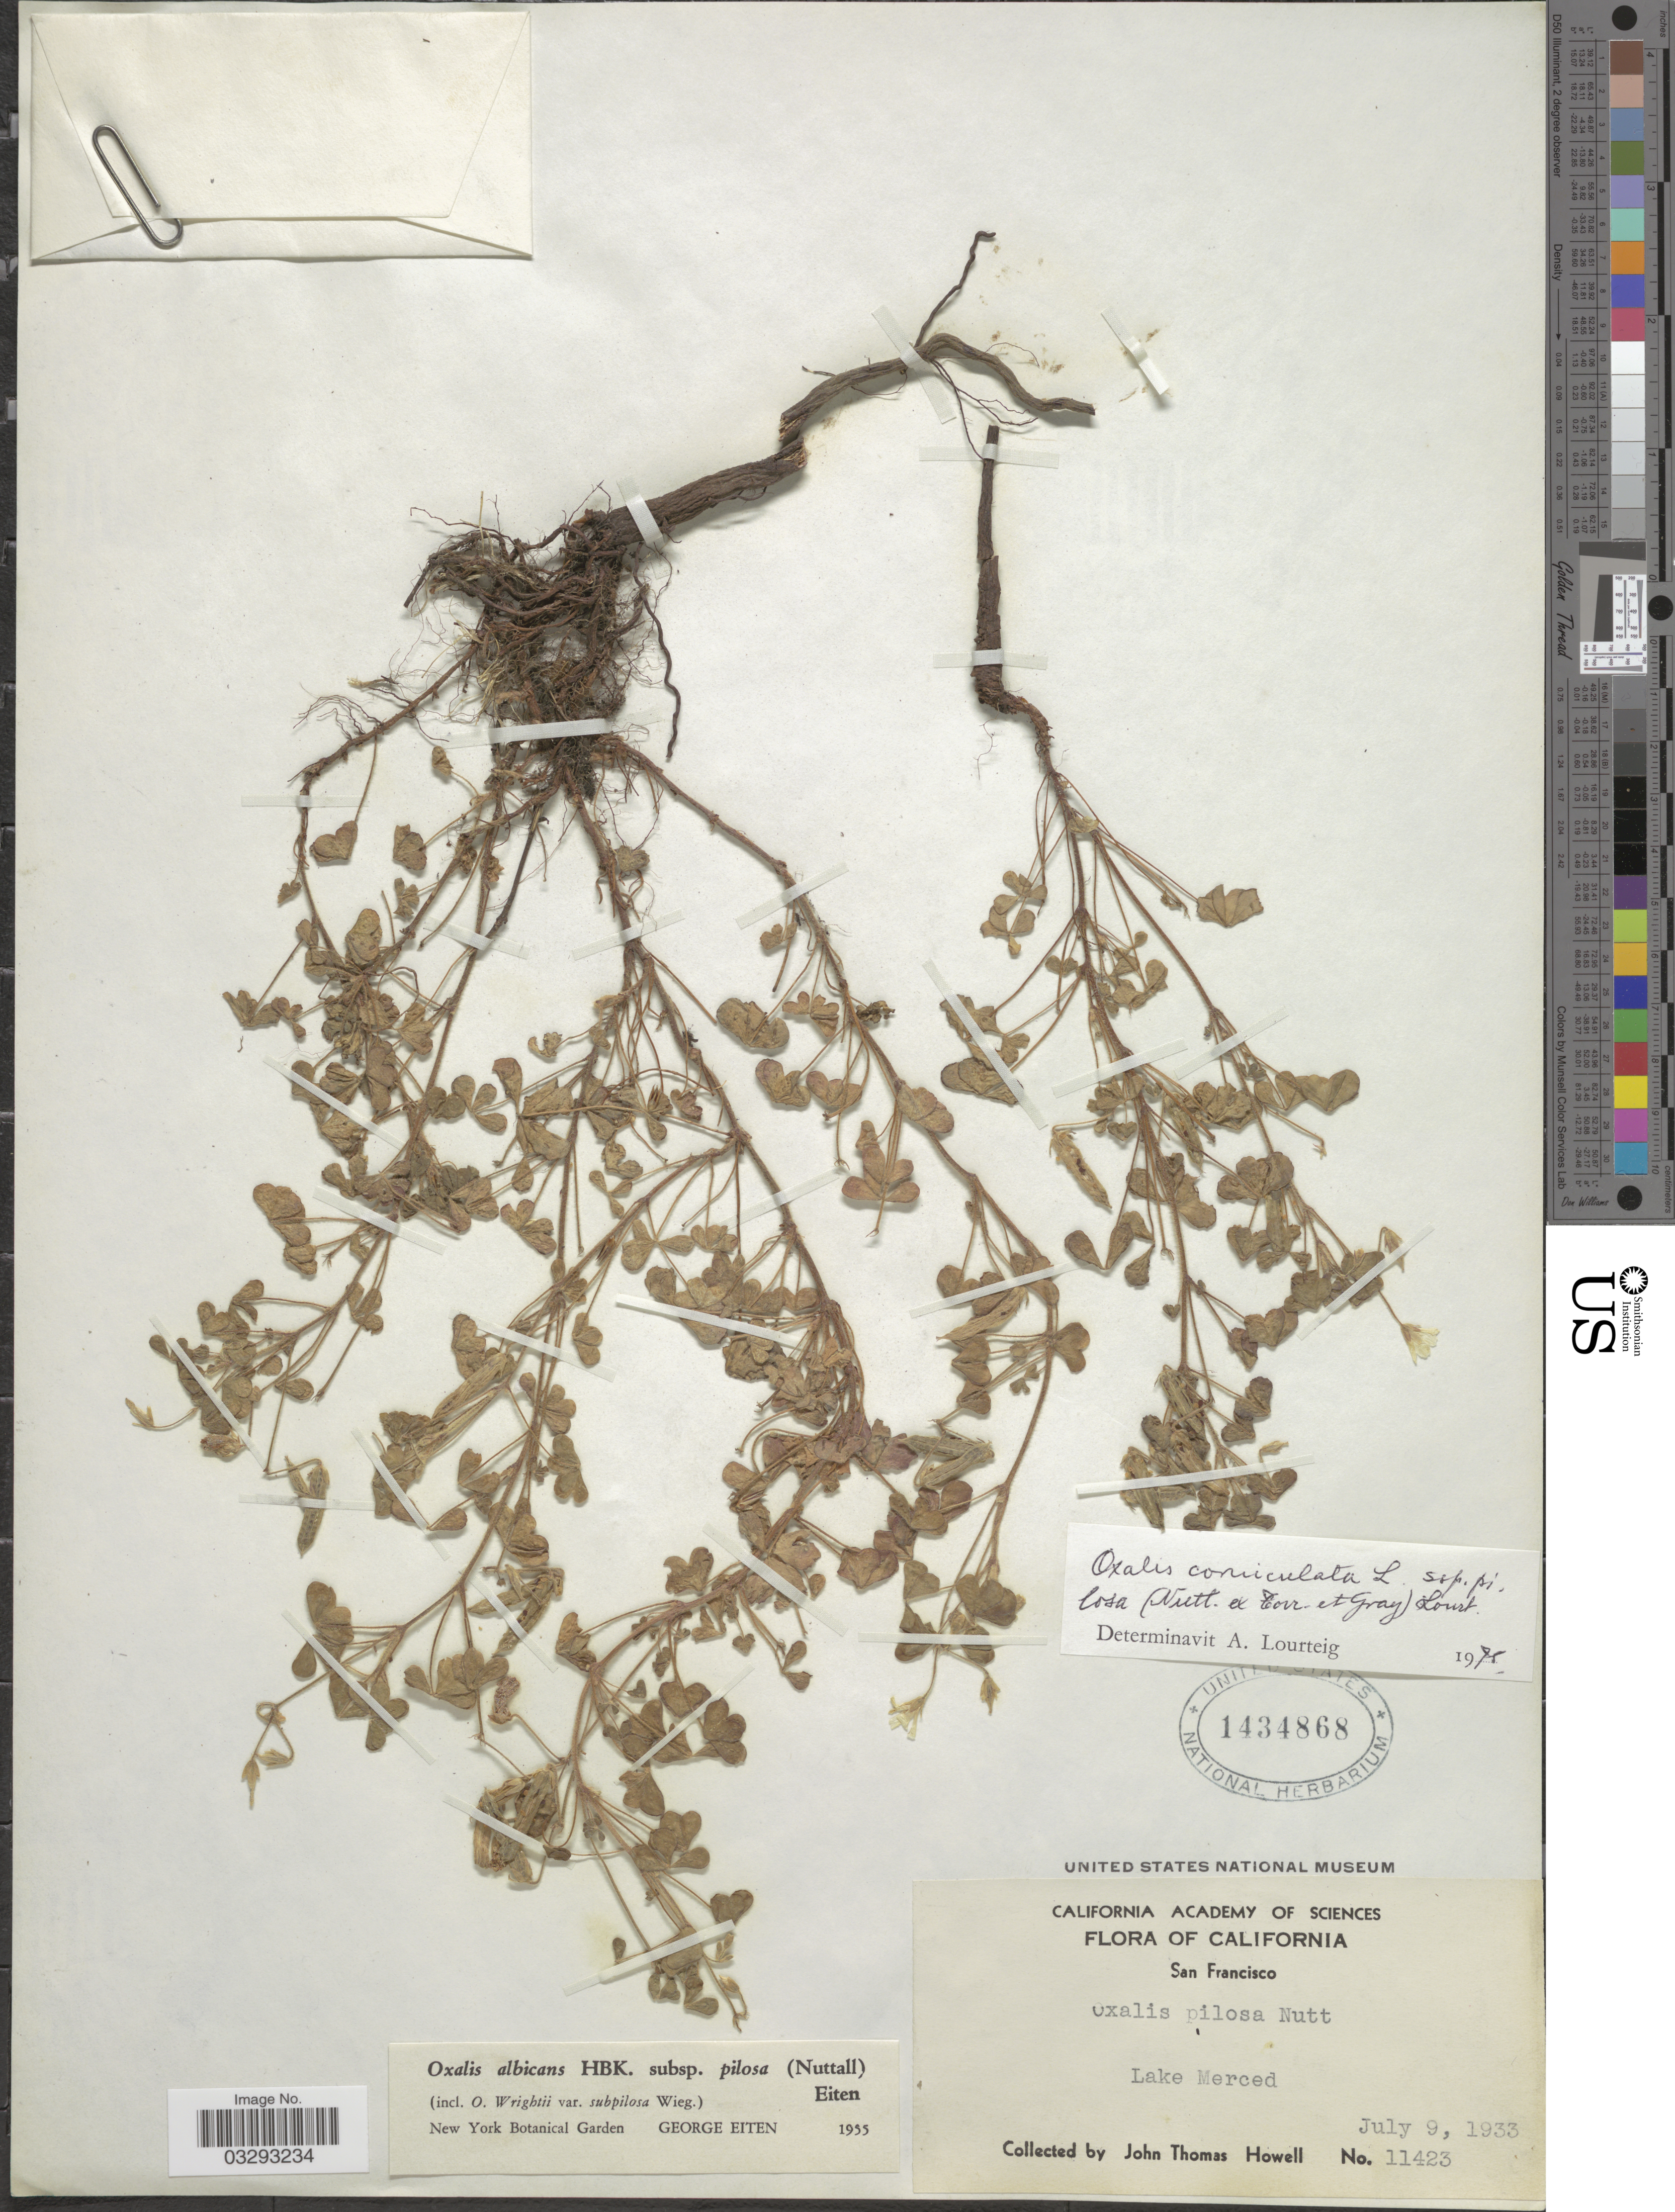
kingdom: Plantae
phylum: Tracheophyta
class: Magnoliopsida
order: Oxalidales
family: Oxalidaceae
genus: Oxalis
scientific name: Oxalis corniculata subsp. pilosa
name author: (Nutt.) Lourteig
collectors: J. T. Howell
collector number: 11423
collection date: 1933-07-09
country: United States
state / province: California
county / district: San Francisco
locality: San Francisco. Lake Merced.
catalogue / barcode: US 1434868